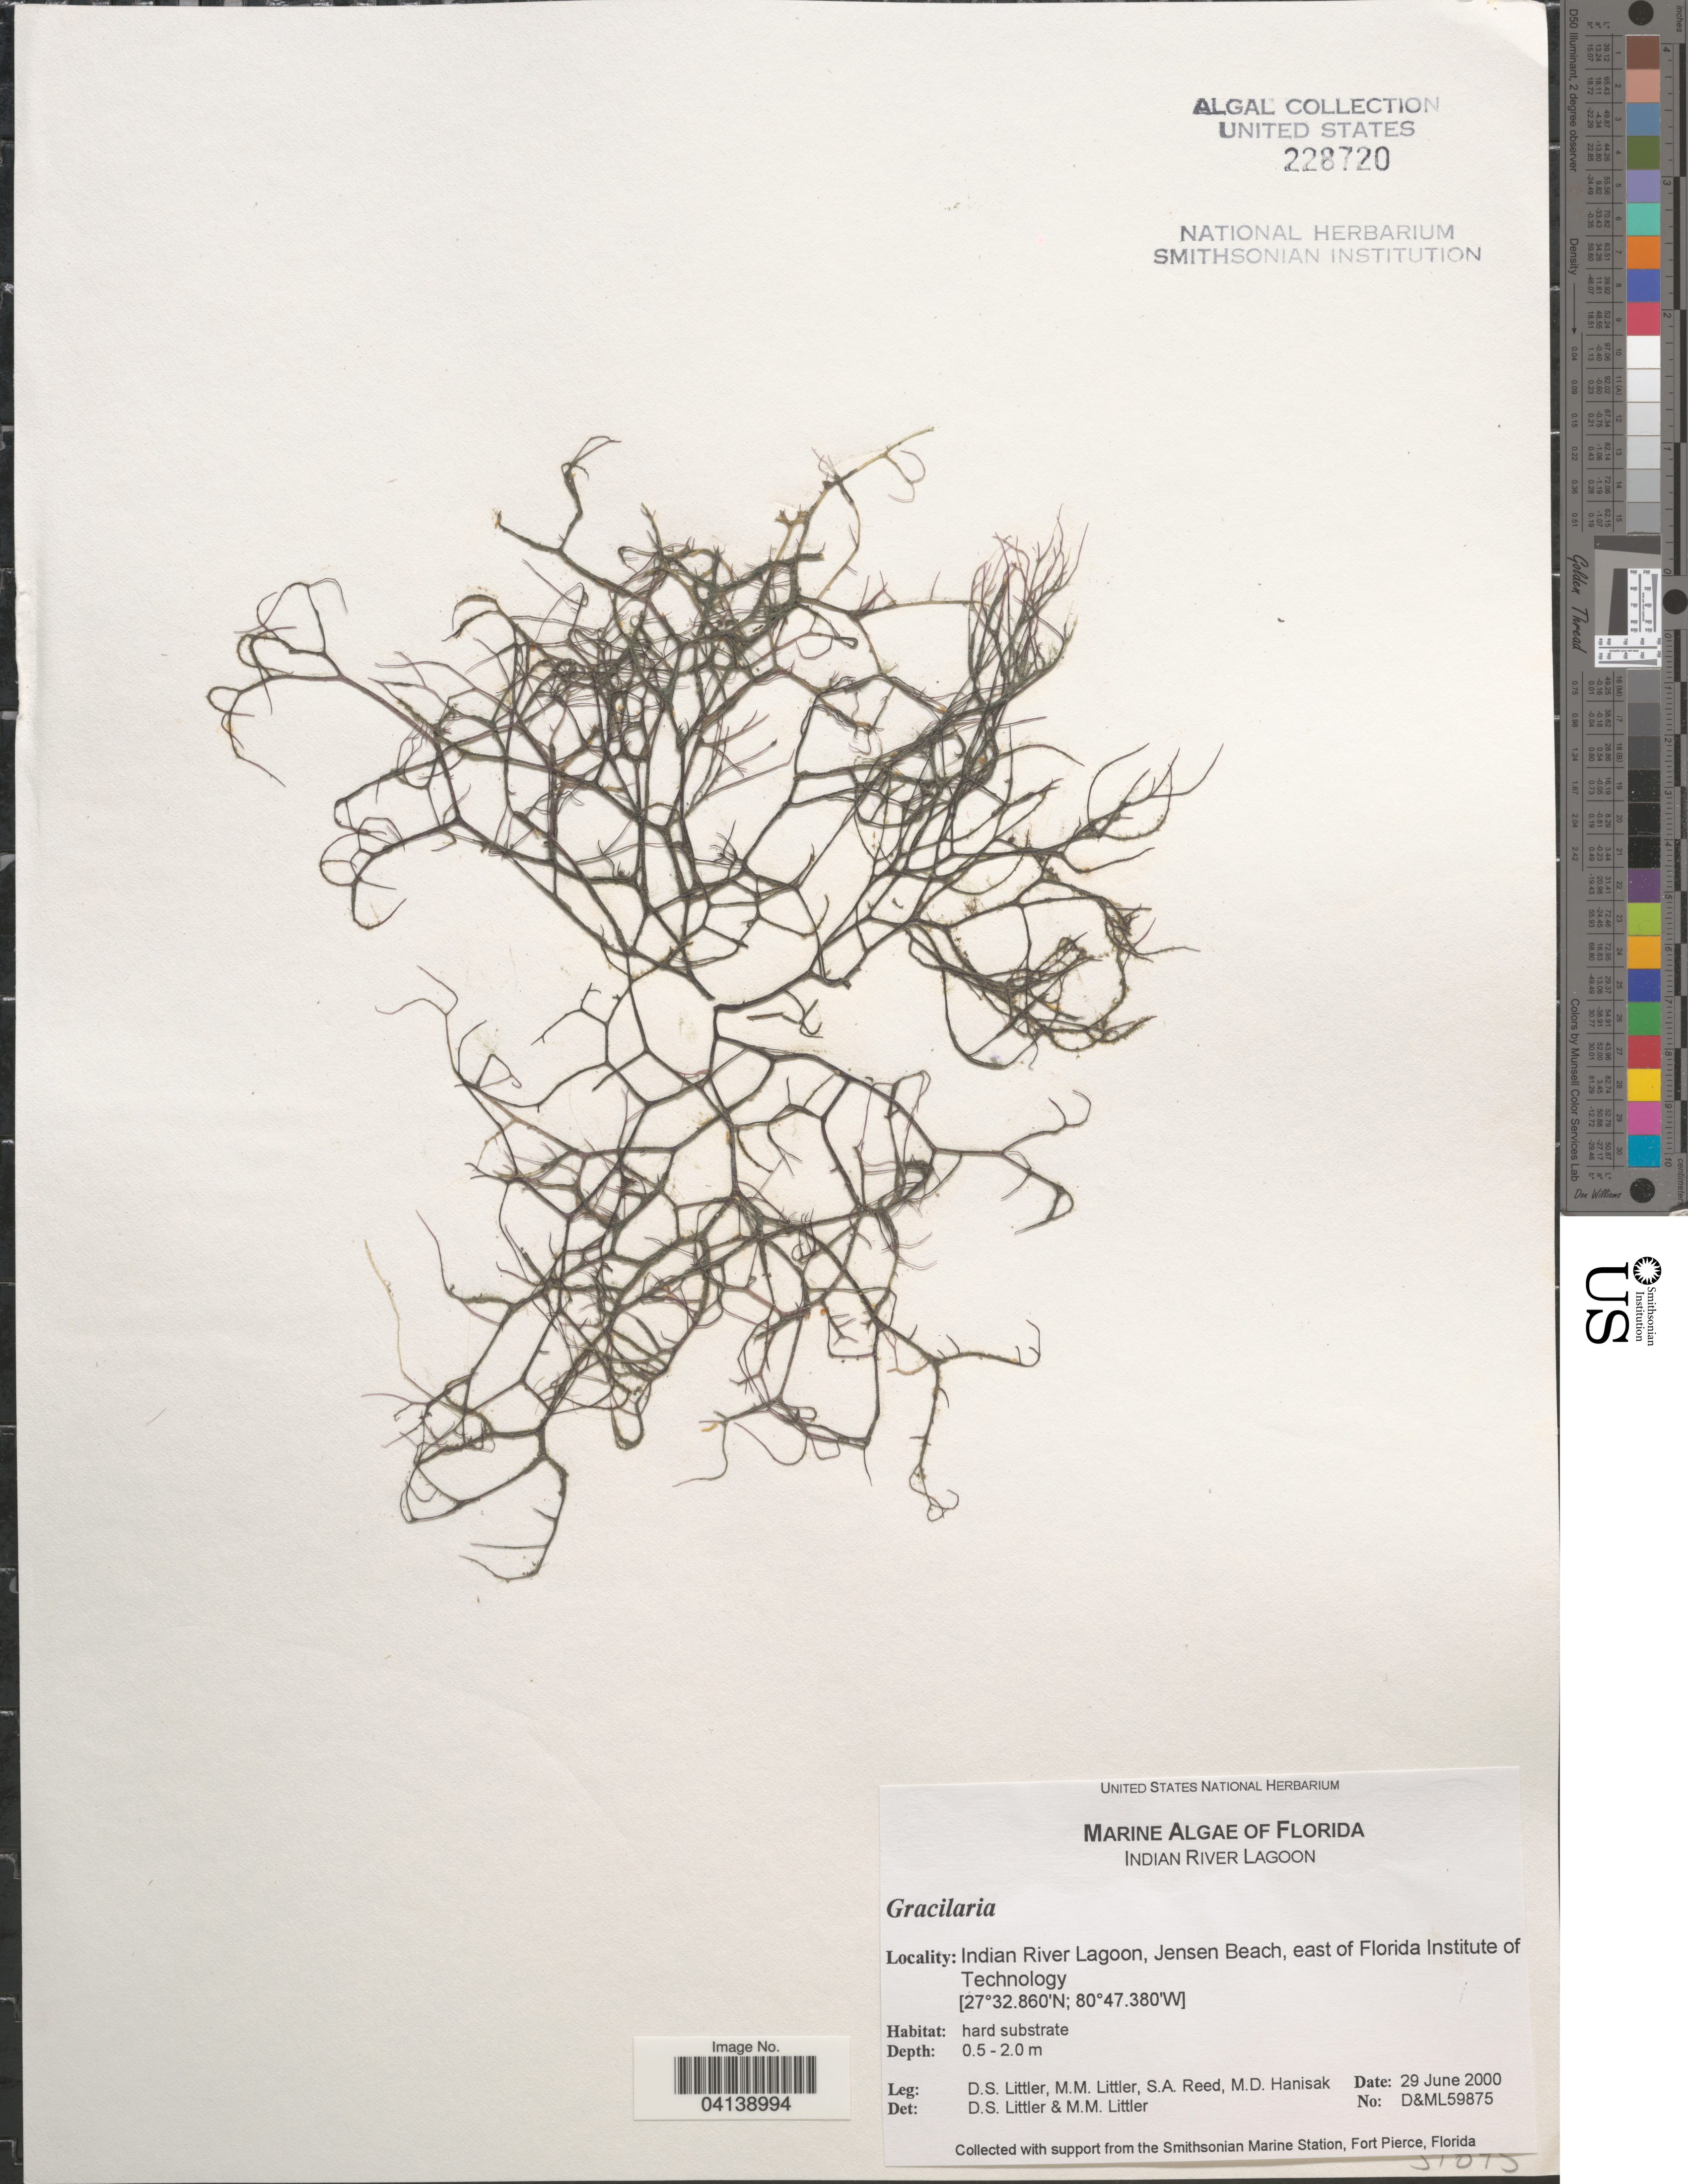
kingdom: Plantae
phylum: Rhodophyta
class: Florideophyceae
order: Gracilariales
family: Gracilariaceae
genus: Gracilaria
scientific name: Gracilaria sp.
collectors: D. S. Littler, S. Reed & M. Hanisak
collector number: D&ML59875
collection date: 2000-06-29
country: United States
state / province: Florida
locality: Indian River Lagoon, Jensen Beach, east of Florida Institute of Technology.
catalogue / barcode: US 228720